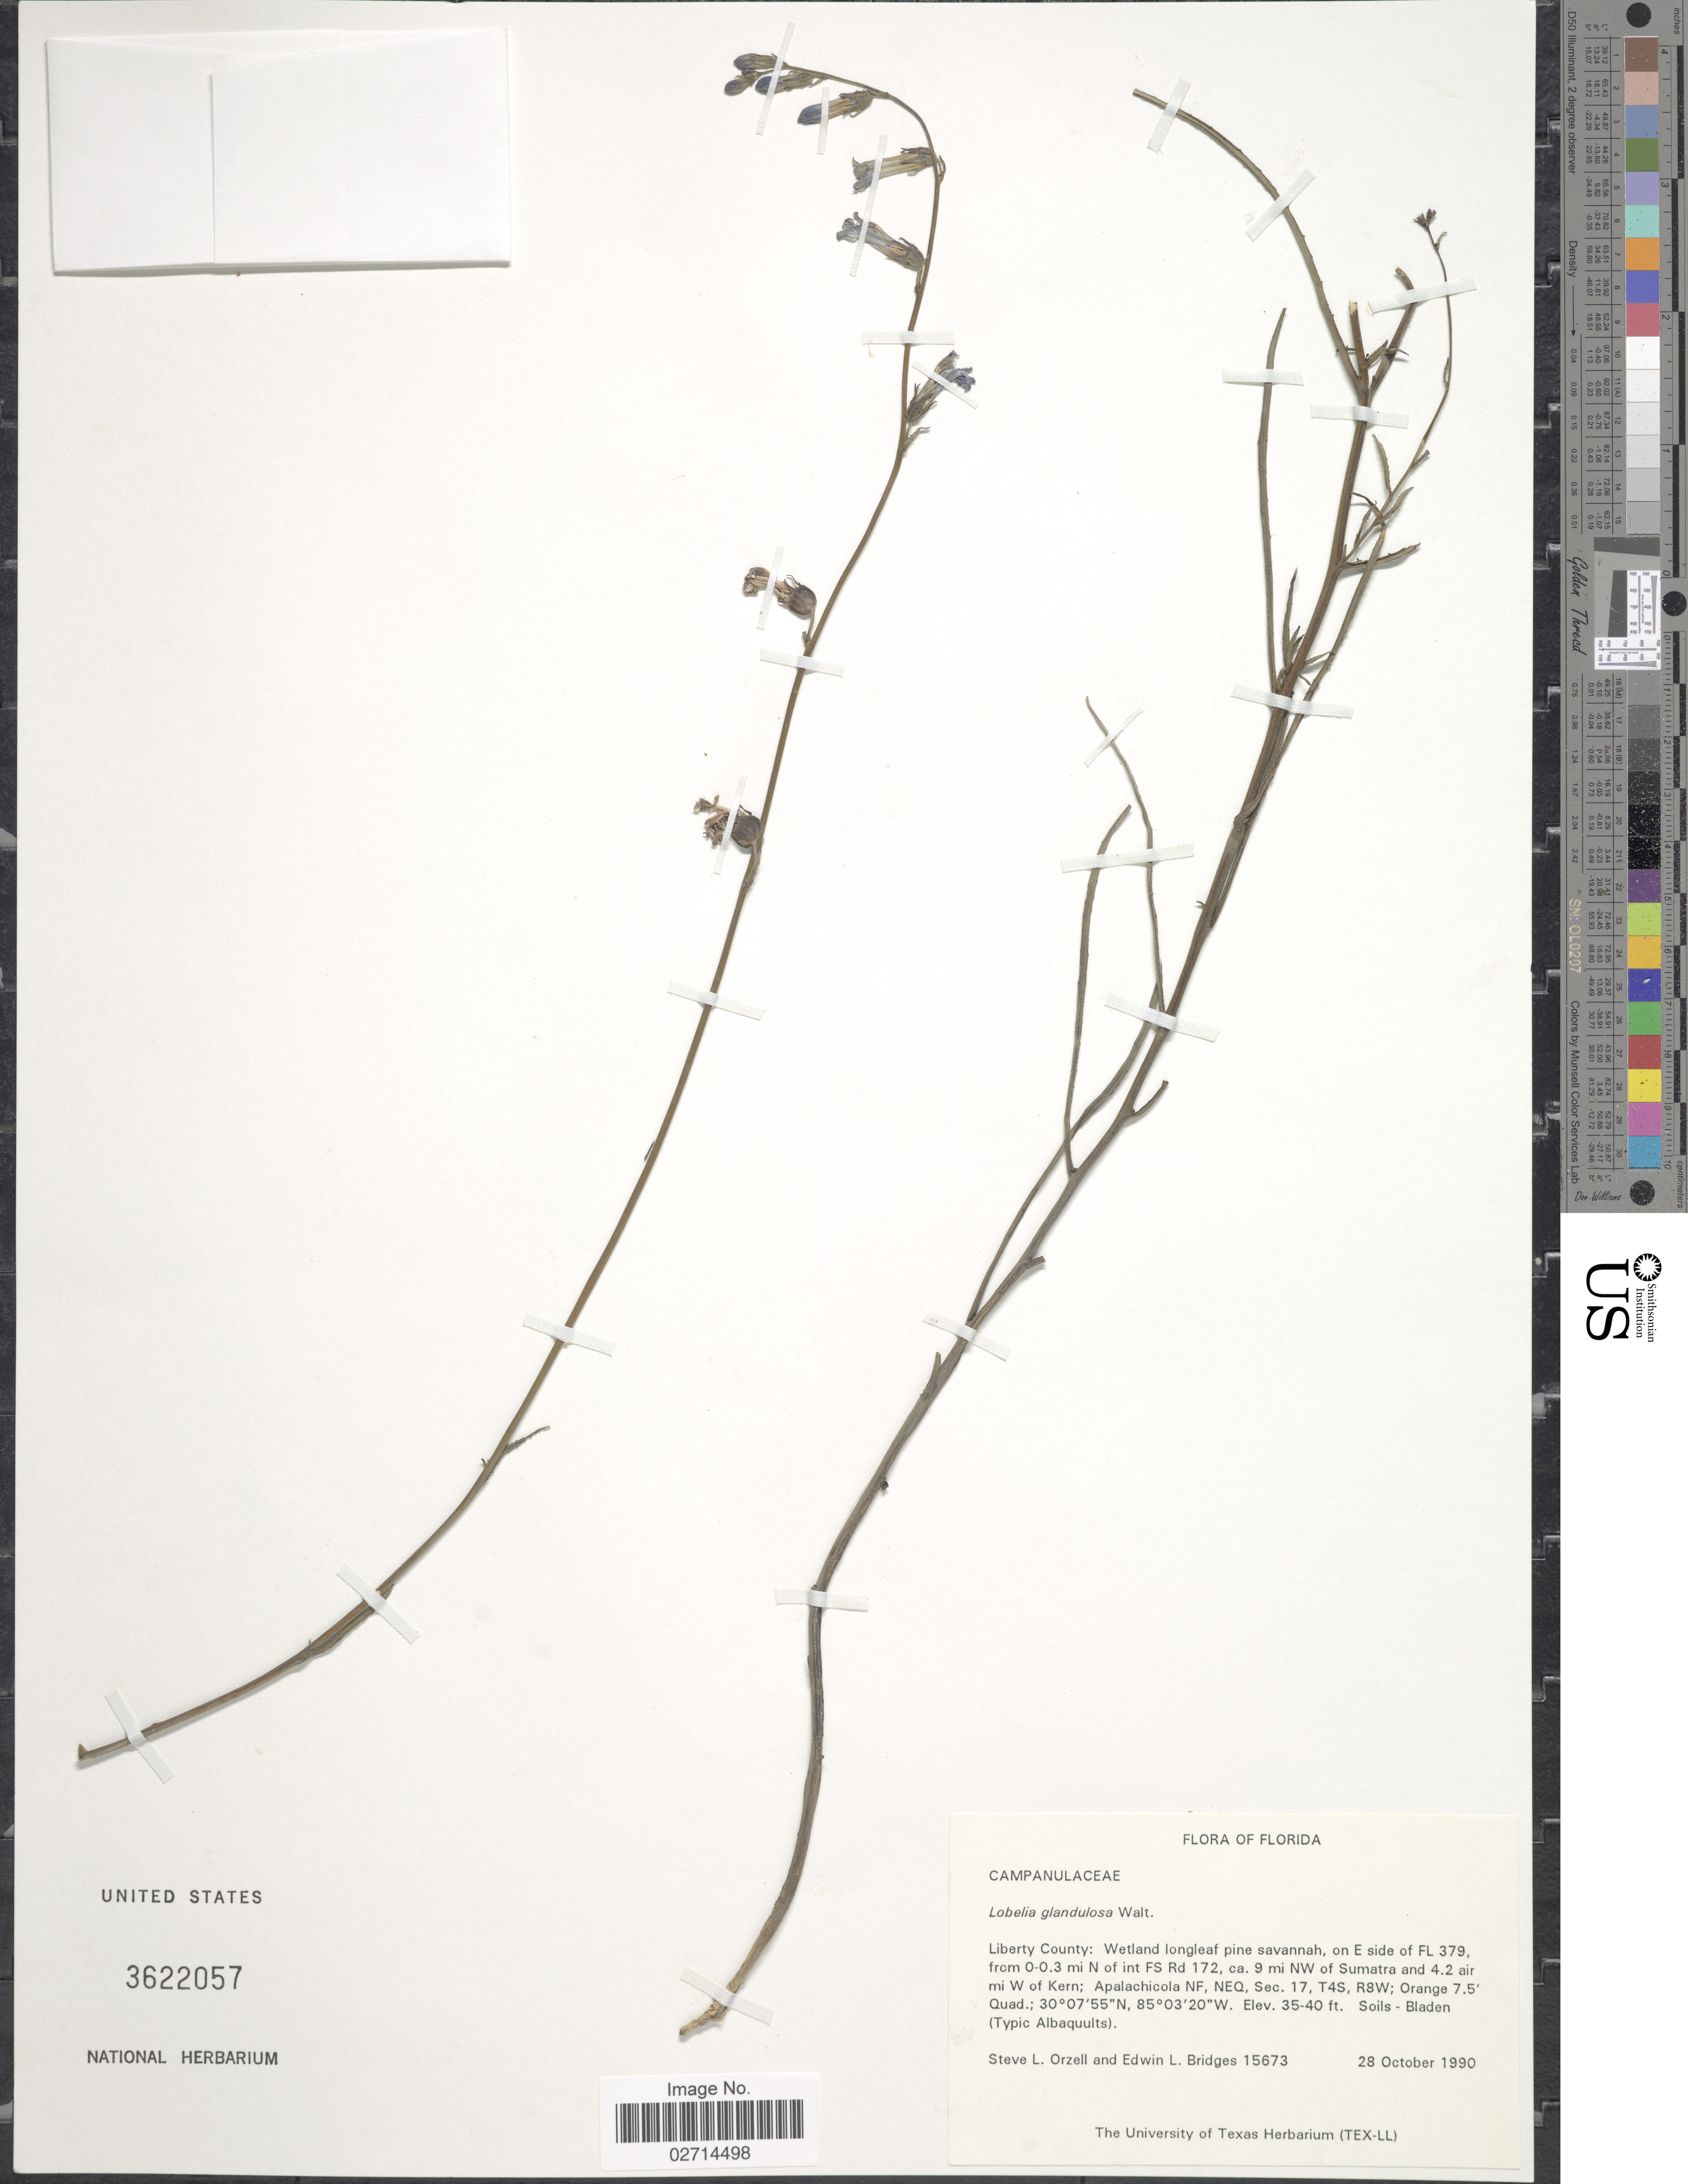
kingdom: Plantae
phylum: Tracheophyta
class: Magnoliopsida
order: Asterales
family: Campanulaceae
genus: Lobelia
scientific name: Lobelia glandulosa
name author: Walter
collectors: S. Orzell & E. Bridges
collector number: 15673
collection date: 1990-10-28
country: United States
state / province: Florida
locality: Liberty County: Wetland longleaf pine savannah, on E side of FL 379, from 0- 0.3 mi N of int FS Rd 172, ca. 9 mi NW of Sumatra and 4.2 air mi W of Kern; Apalachicola NF, NEQ, Sec. 17, T4S, R8W; Orange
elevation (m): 11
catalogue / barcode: US 3622057